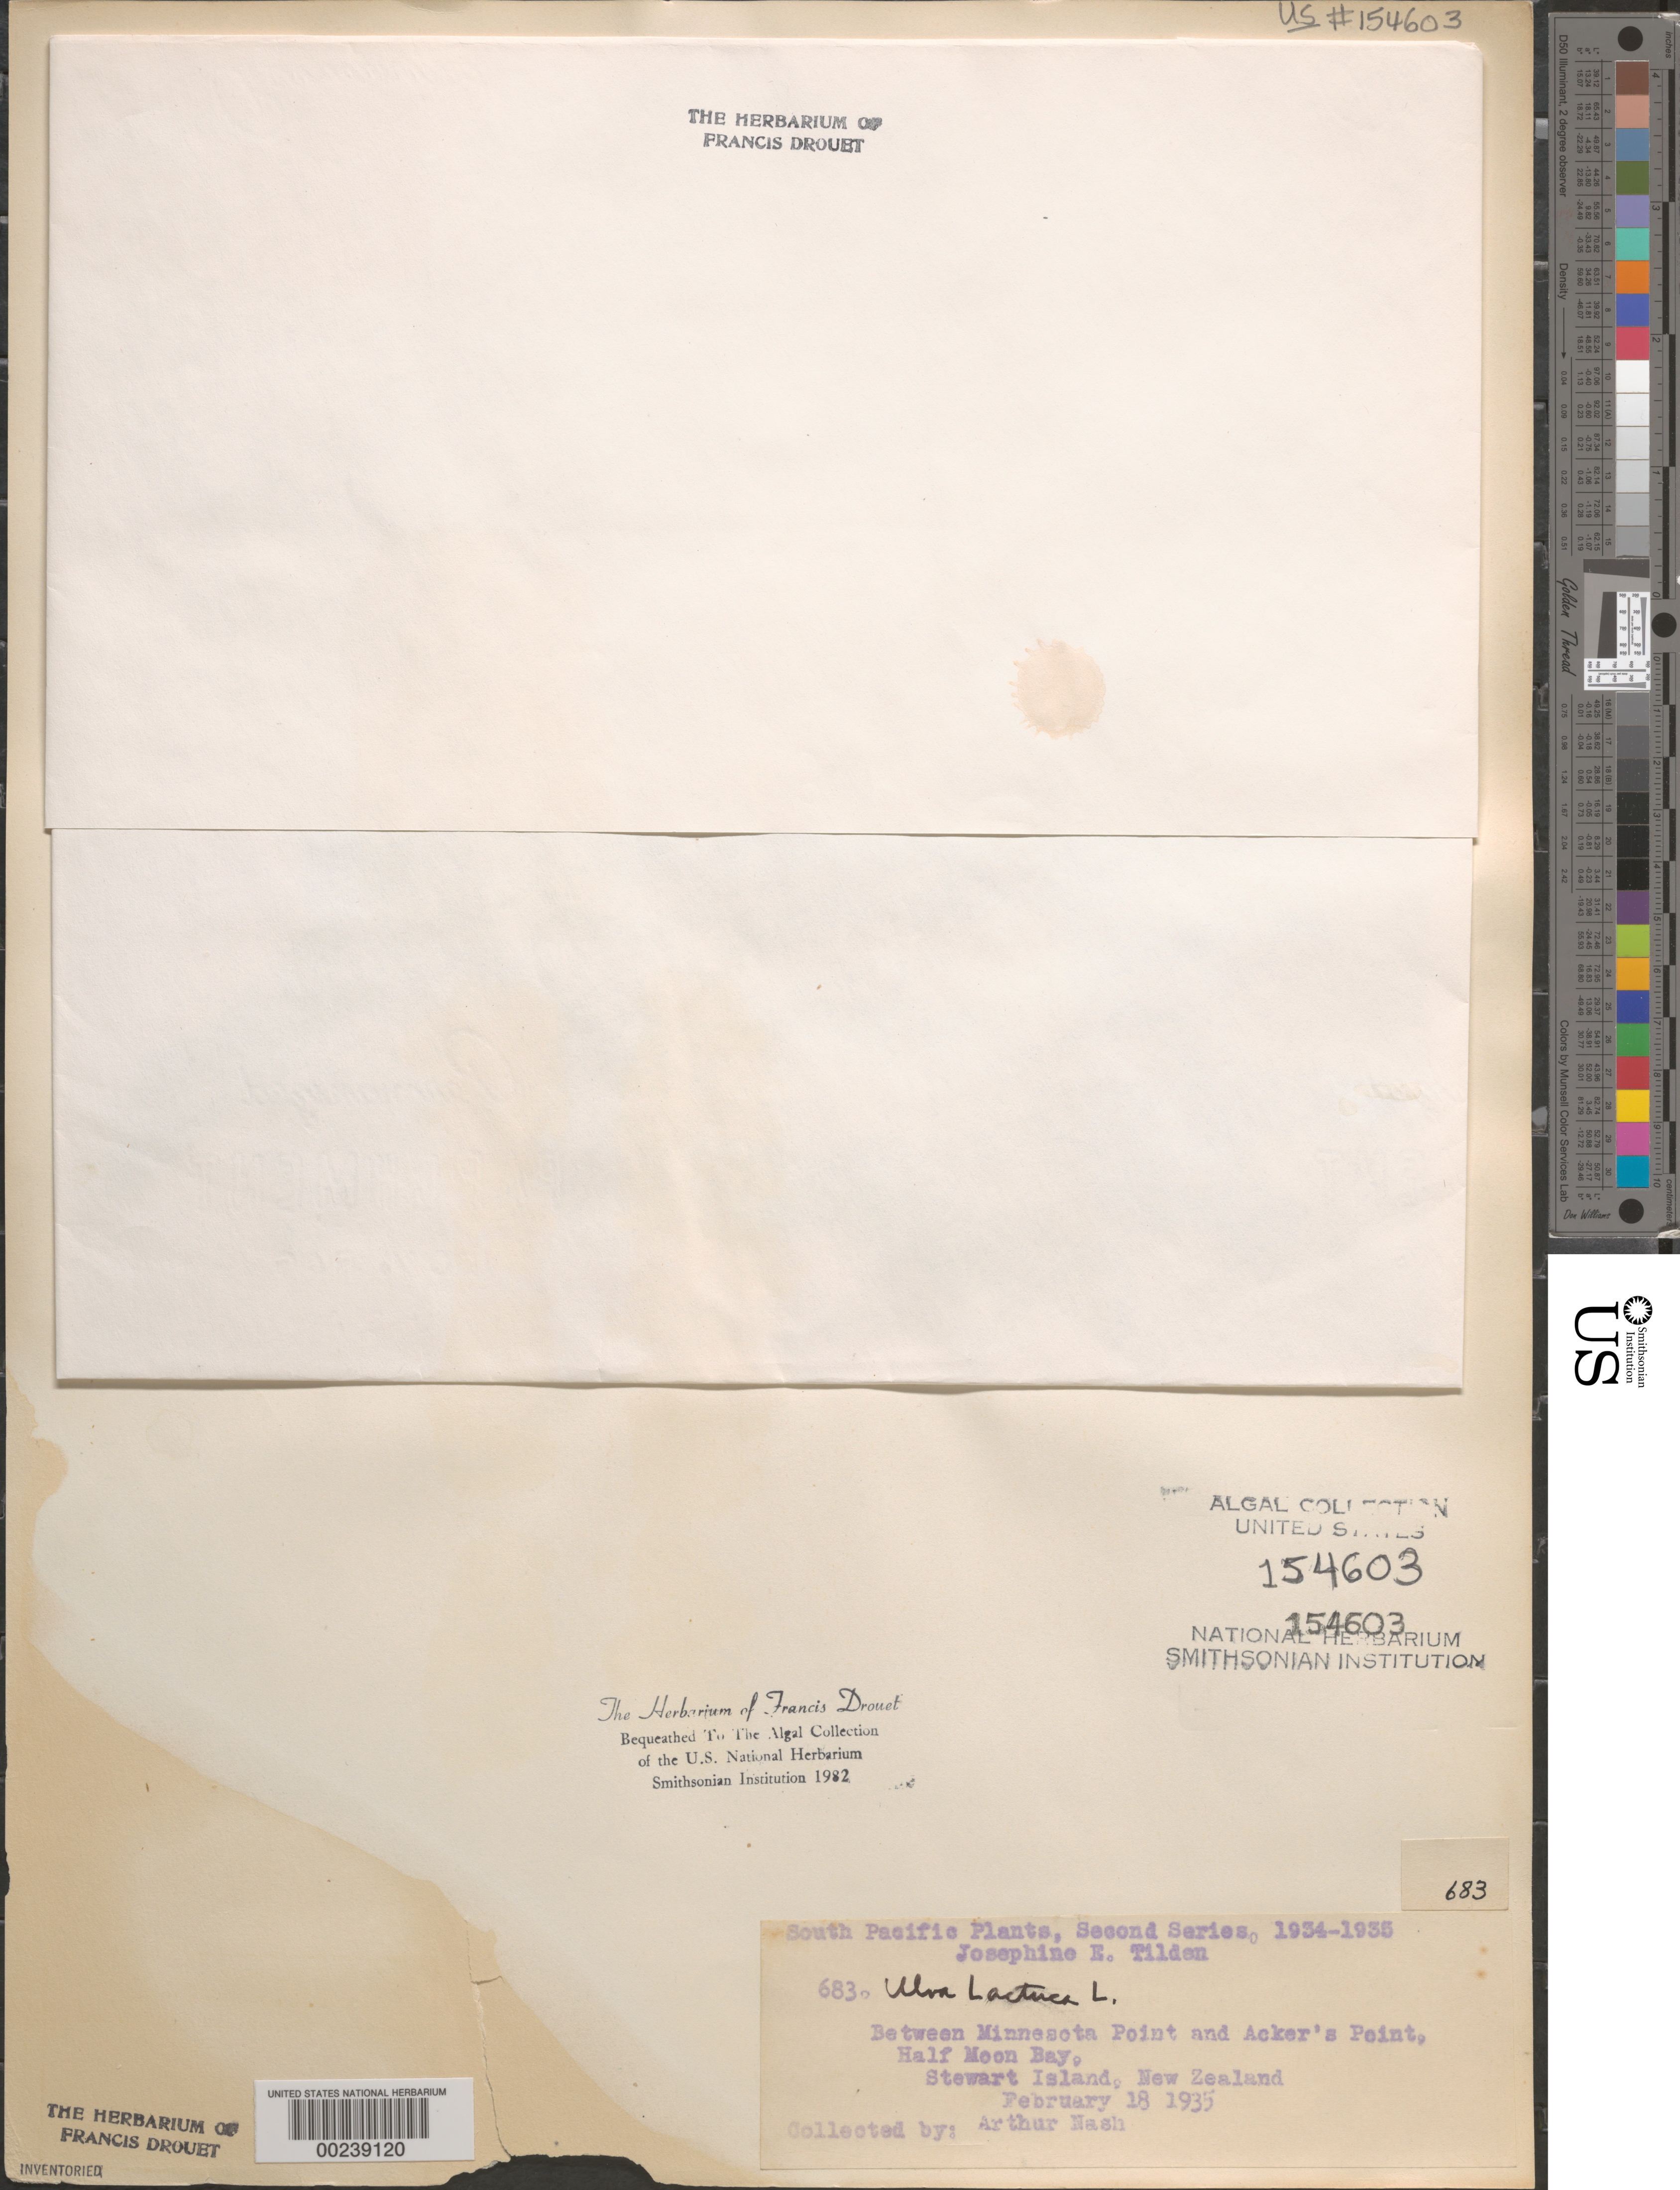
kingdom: Plantae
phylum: Chlorophyta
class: Ulvophyceae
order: Ulvales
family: Ulvaceae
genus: Ulva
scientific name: Ulva lactuca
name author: L.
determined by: Drouet, F. E.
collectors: A. Nash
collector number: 683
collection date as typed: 18 Feb 1935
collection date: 1935-02-18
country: New Zealand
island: Stewart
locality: Half moon bay between minnesota and acker's point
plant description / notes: Tilden, South Pacific Plants, Second Series, 1934-1935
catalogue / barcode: US 154603